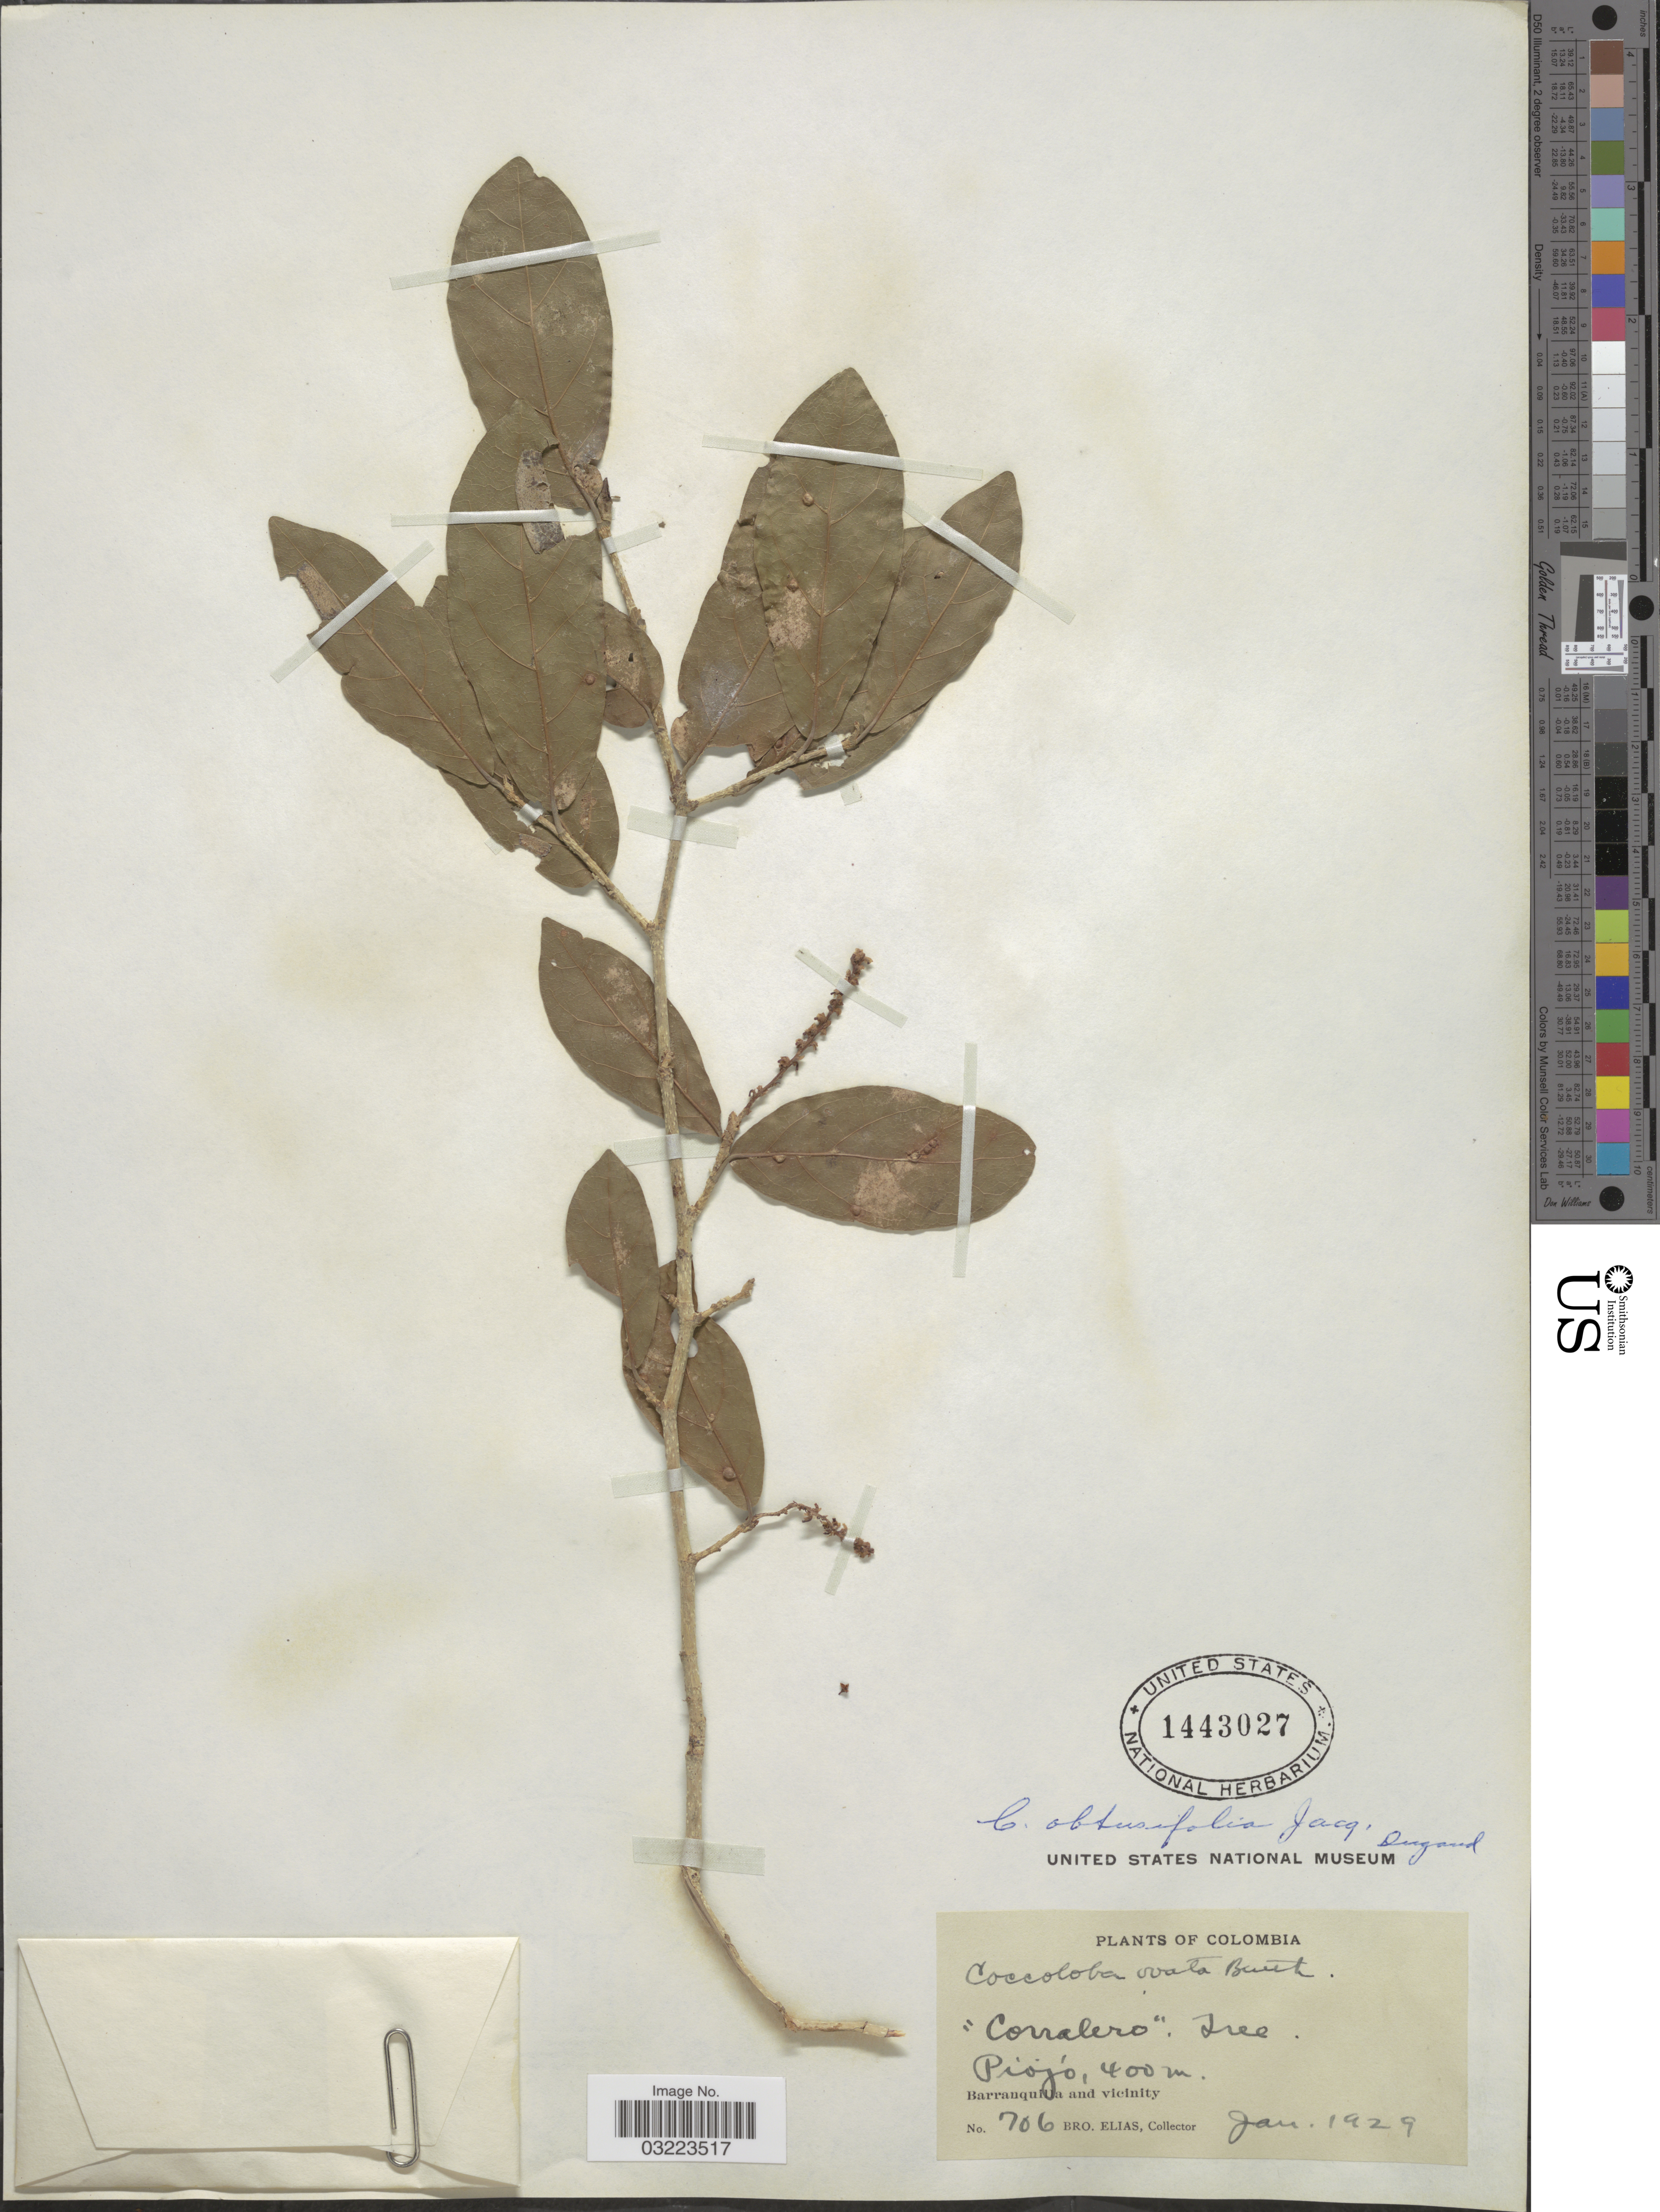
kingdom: Plantae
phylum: Tracheophyta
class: Magnoliopsida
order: Caryophyllales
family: Polygonaceae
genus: Coccoloba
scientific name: Coccoloba obtusifolia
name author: Jacq.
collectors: Bro. Elias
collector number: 706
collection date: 1929-01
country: Colombia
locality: Piojó, Barranquilla and vicinity.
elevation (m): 400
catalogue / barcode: US 1443027